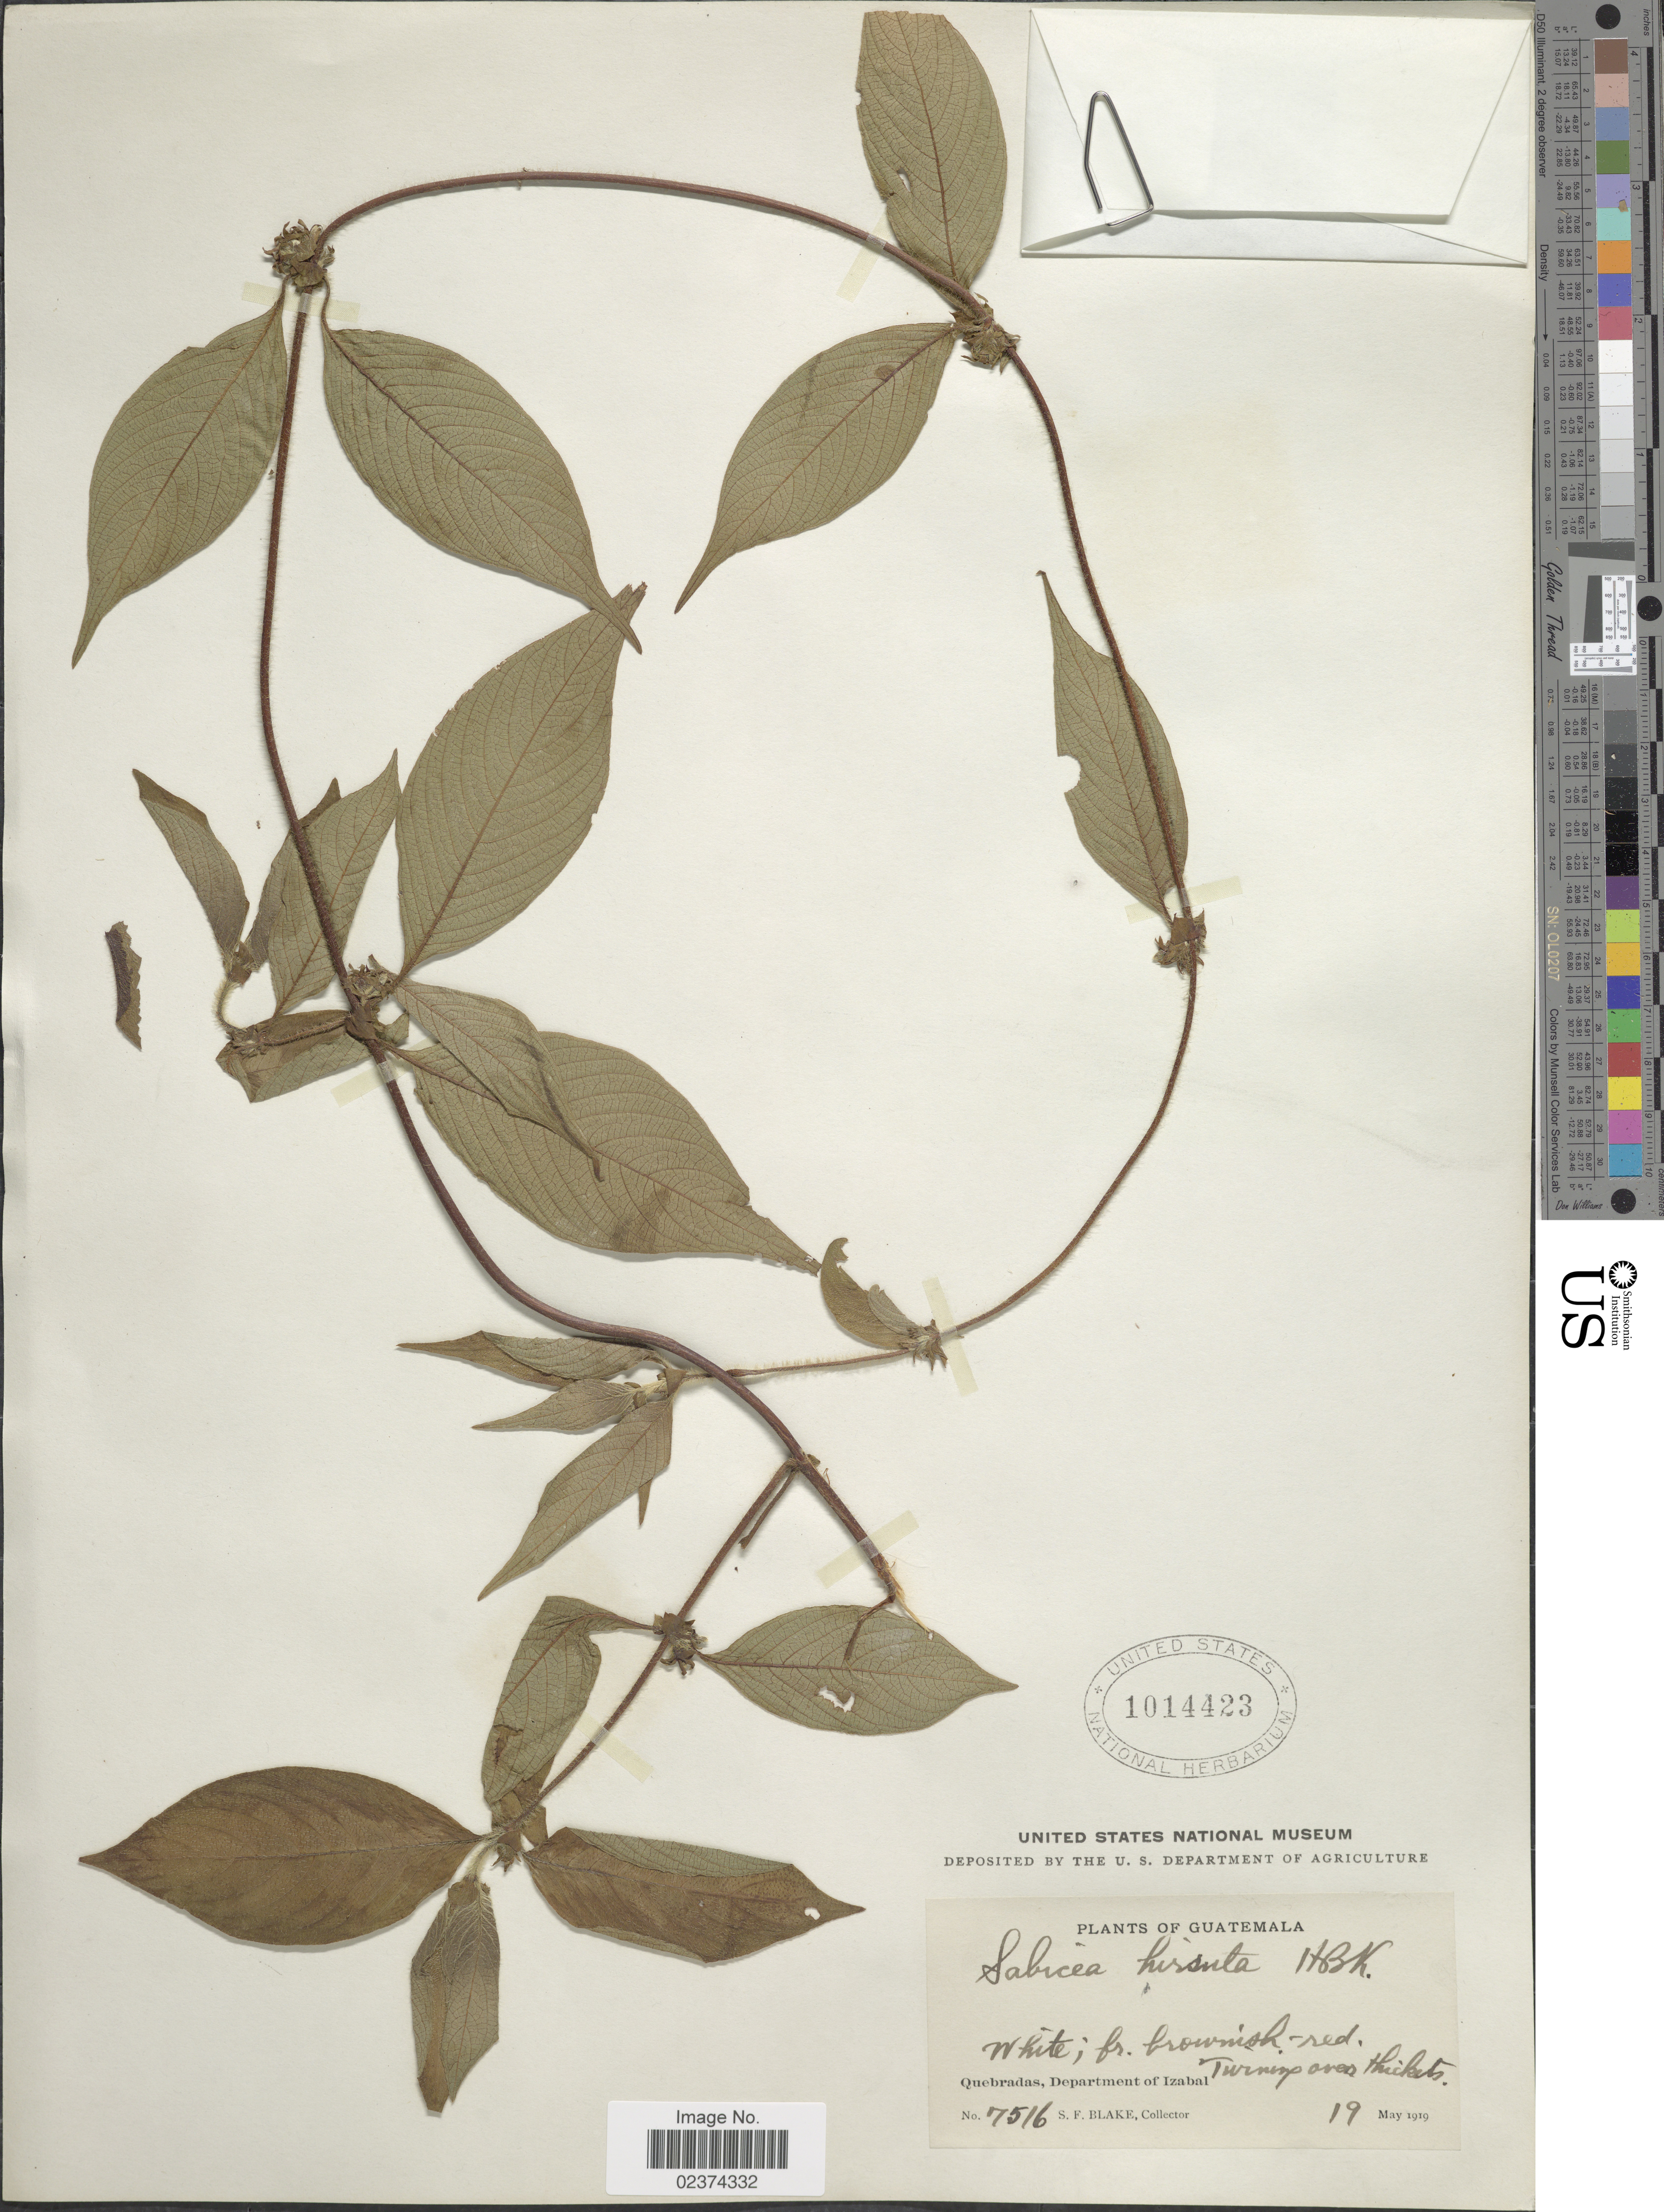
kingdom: Plantae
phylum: Tracheophyta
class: Magnoliopsida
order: Gentianales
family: Rubiaceae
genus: Sabicea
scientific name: Sabicea hirsuta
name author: Kunth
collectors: S. Blake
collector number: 7516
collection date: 1919-05-19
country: Guatemala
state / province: Izabal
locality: Quebradas, Department of Izabal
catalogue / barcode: US 1014423